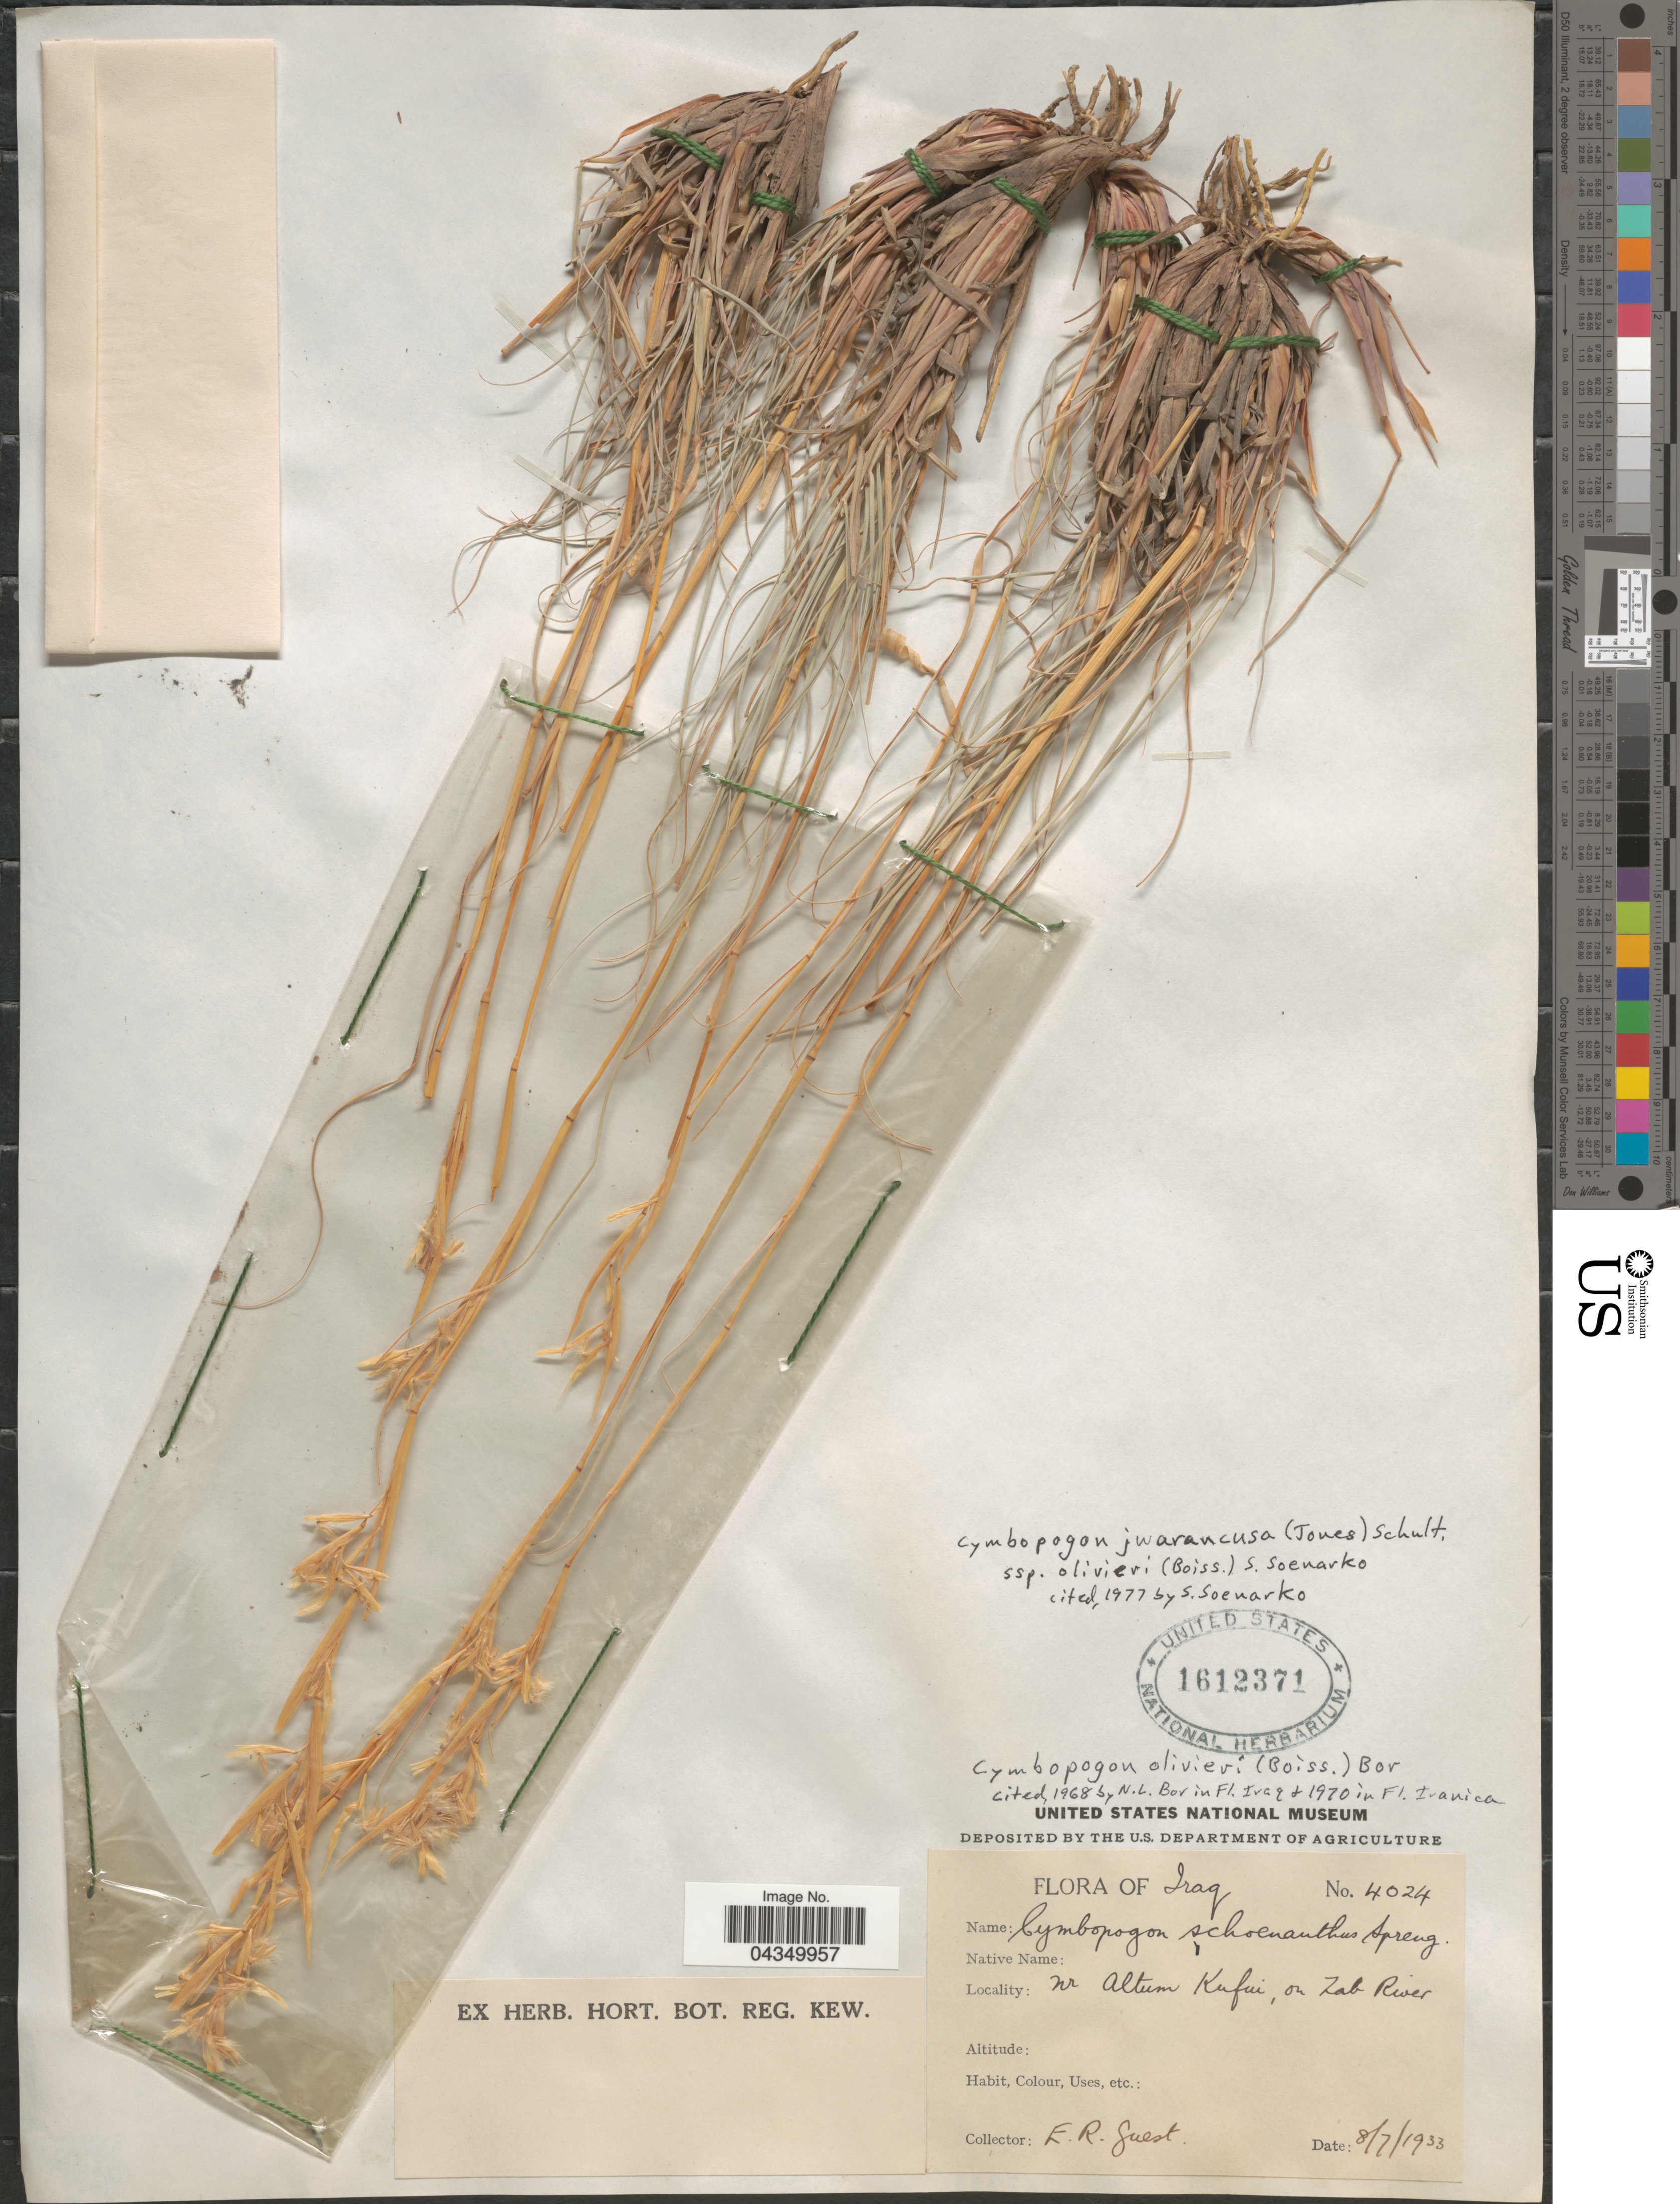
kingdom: Plantae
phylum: Tracheophyta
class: Liliopsida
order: Poales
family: Poaceae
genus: Cymbopogon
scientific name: Cymbopogon iwarancusa subsp. olivieri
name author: (Boiss.) Soenarko & Reinwardtia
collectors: E. Guest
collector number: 4024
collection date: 1933-07-08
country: Iraq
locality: Nr Altum Kufui, on Zab River.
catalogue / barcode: US 1612371